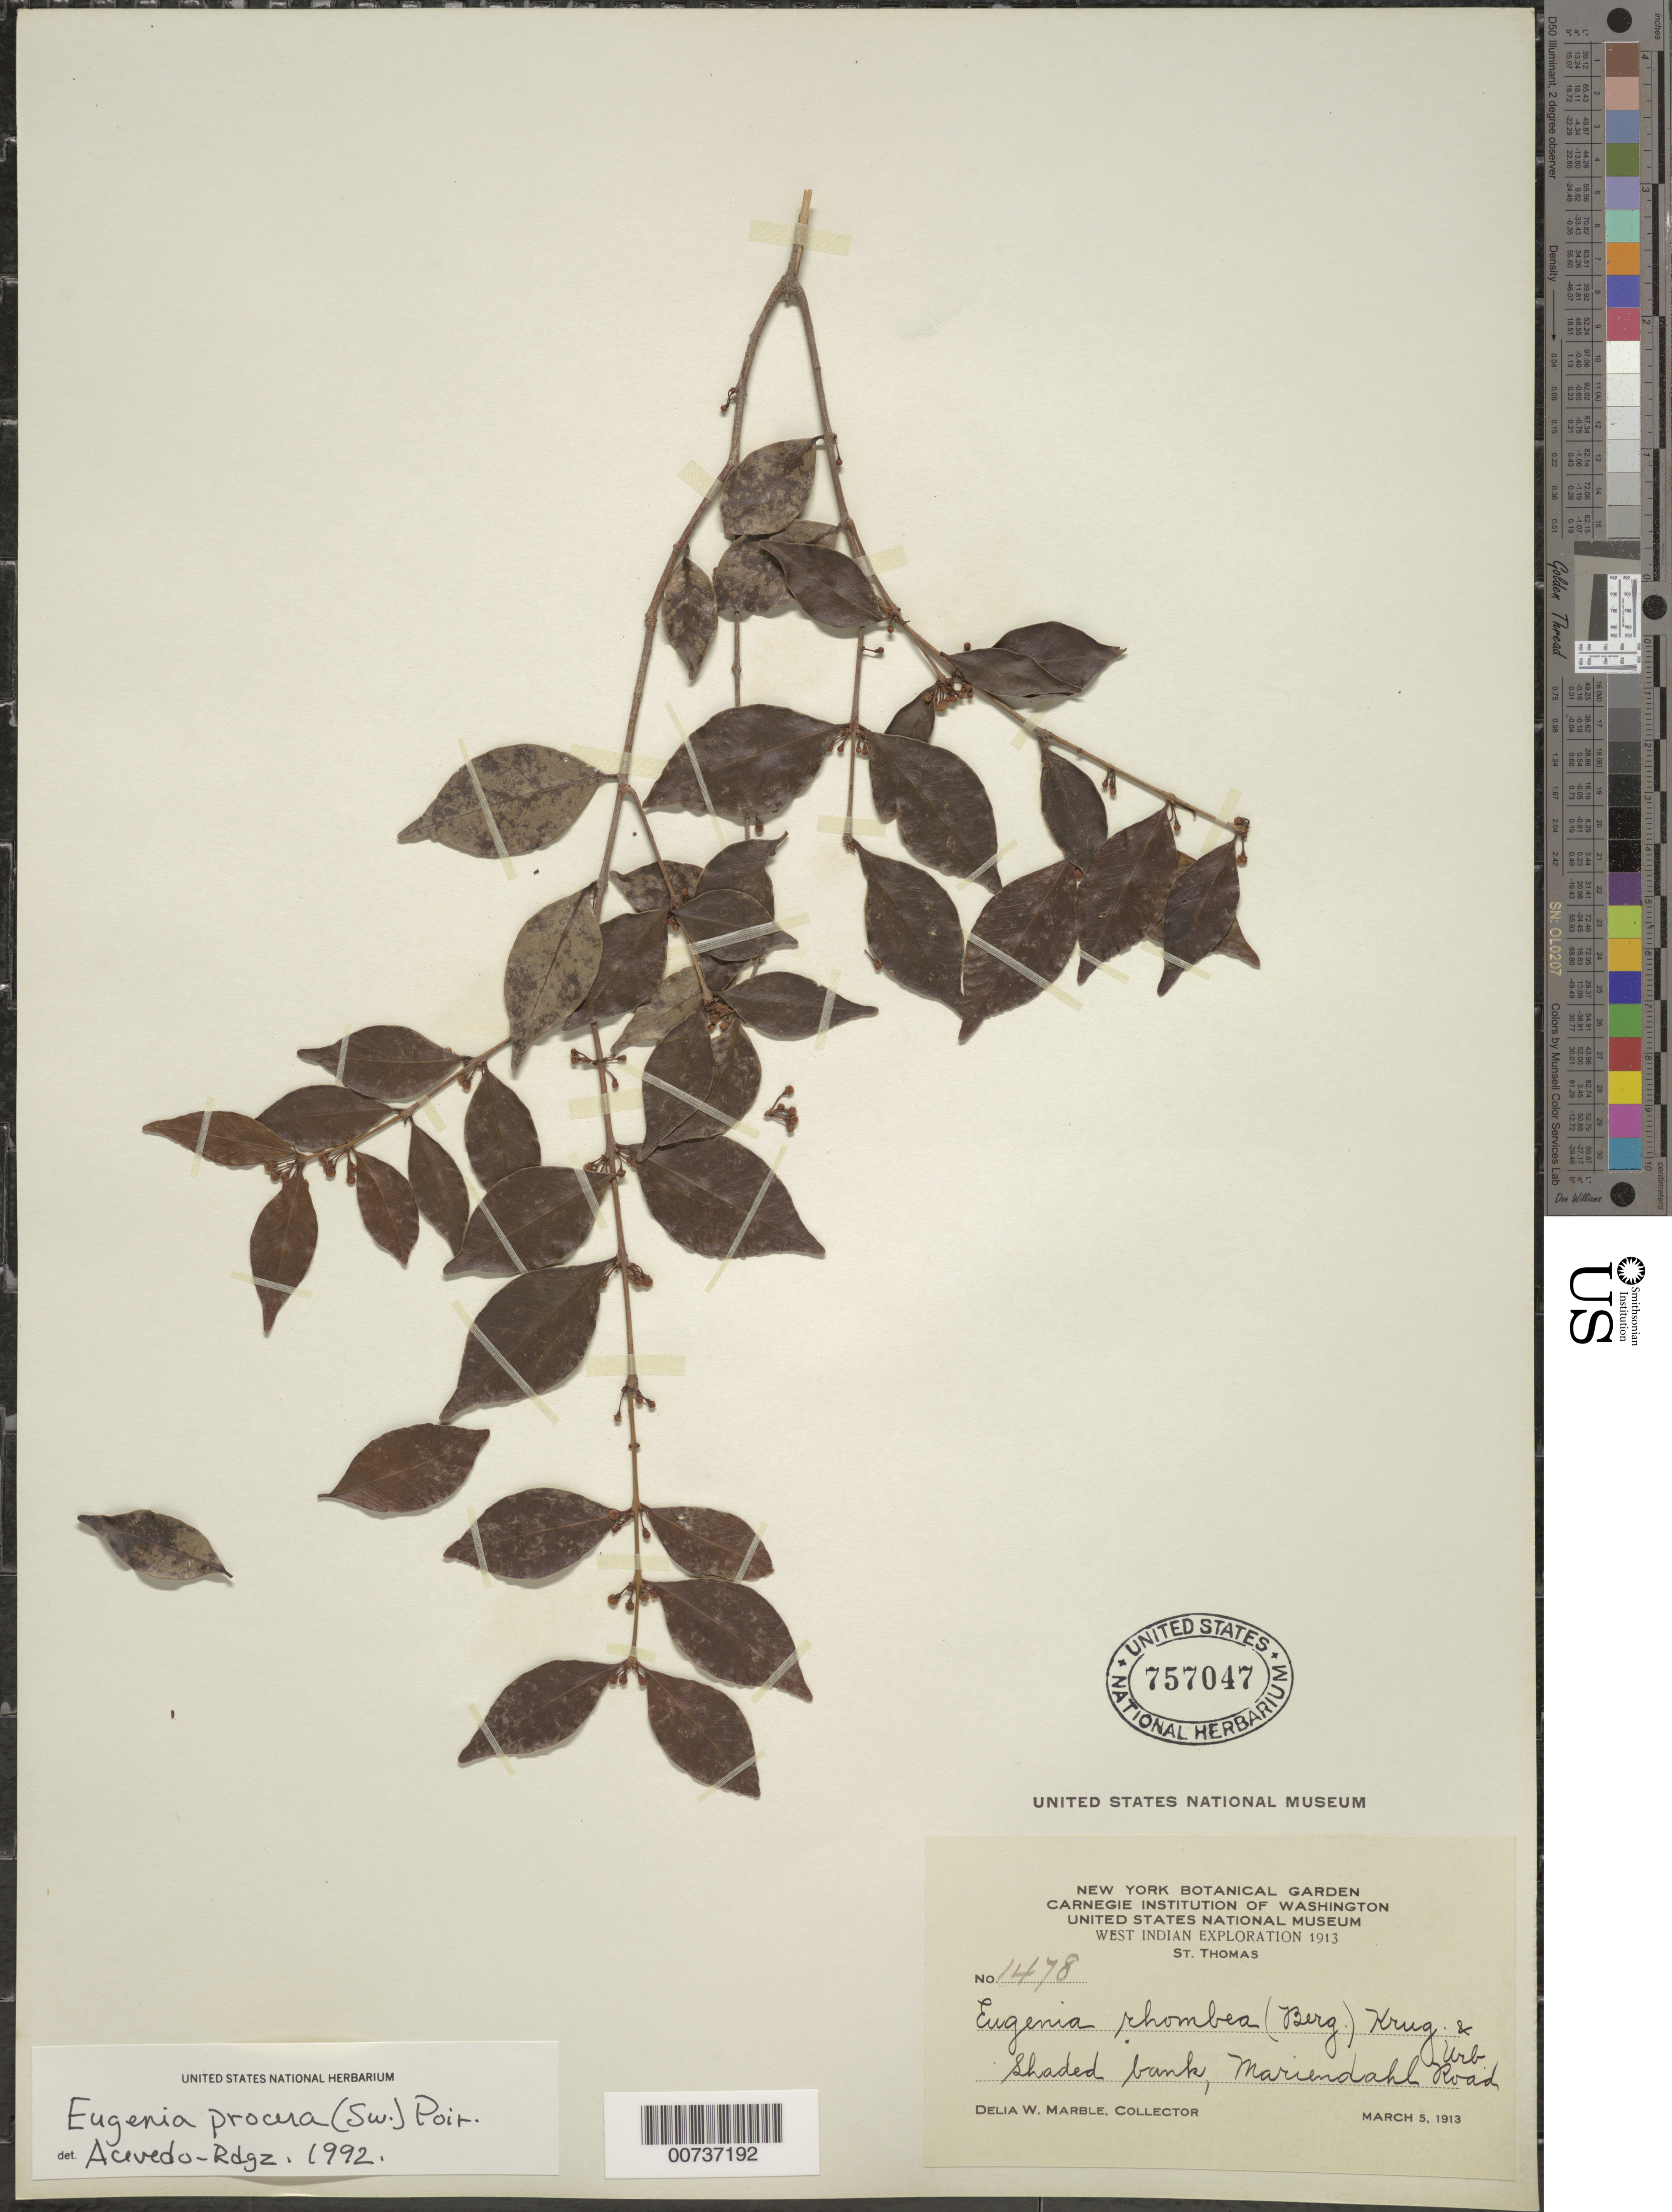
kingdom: Plantae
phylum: Tracheophyta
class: Magnoliopsida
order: Myrtales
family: Myrtaceae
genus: Eugenia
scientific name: Eugenia procera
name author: (Sw.) Poir.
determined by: Acevedo-Rodríguez, P., (BOT), Smithsonian Institution - National Museum of Natural History (UNITED STATES)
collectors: D. W. Marble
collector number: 1478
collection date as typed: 05 Mar 1913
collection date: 1913-03-05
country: U.S. Virgin Islands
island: St. Thomas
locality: Mariendahl Road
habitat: Shaded bank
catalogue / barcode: US 757047